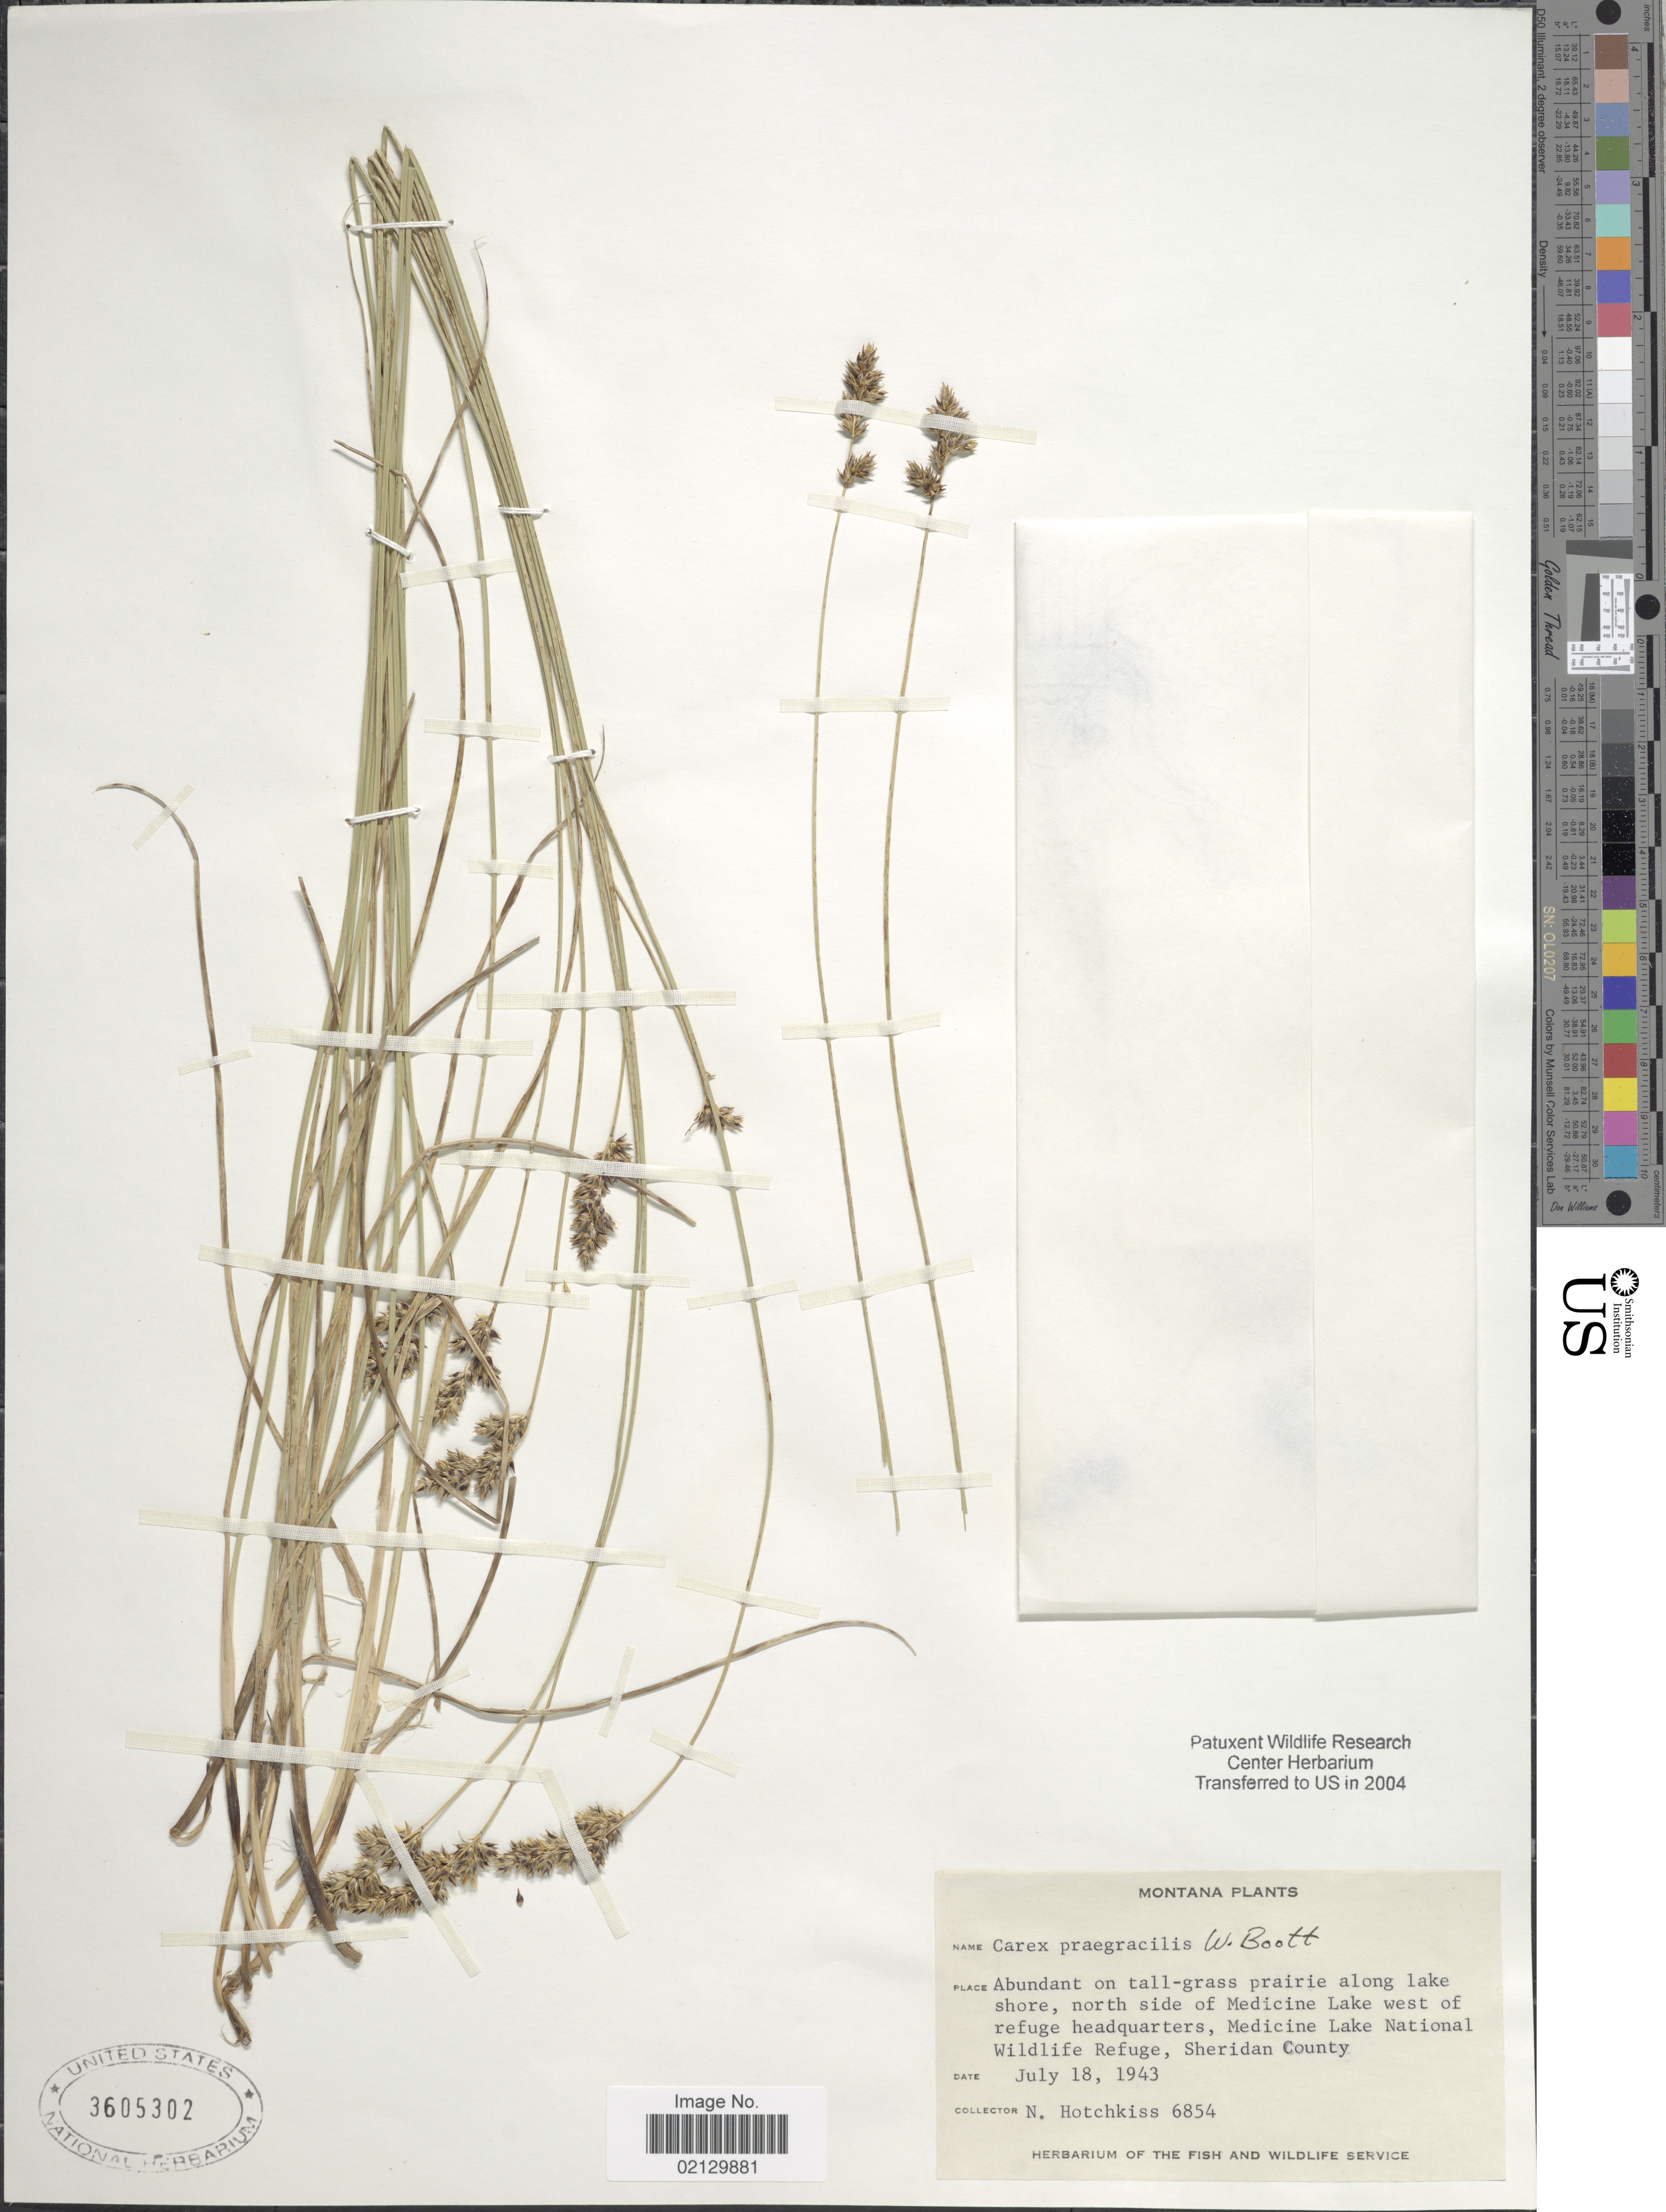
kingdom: Plantae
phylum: Tracheophyta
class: Liliopsida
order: Poales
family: Cyperaceae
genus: Carex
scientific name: Carex praegracilis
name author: W. Boott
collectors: N. Hotchkiss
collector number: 6854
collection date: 1943-07-18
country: United States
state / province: Montana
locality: Montana, Abundant on tall-grass prairie along lake shore, north side of Medicine Lake west of refuge headquarters, Medicine Lake National Wildlife Refuge, Sheridan County.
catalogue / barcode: US 3605302